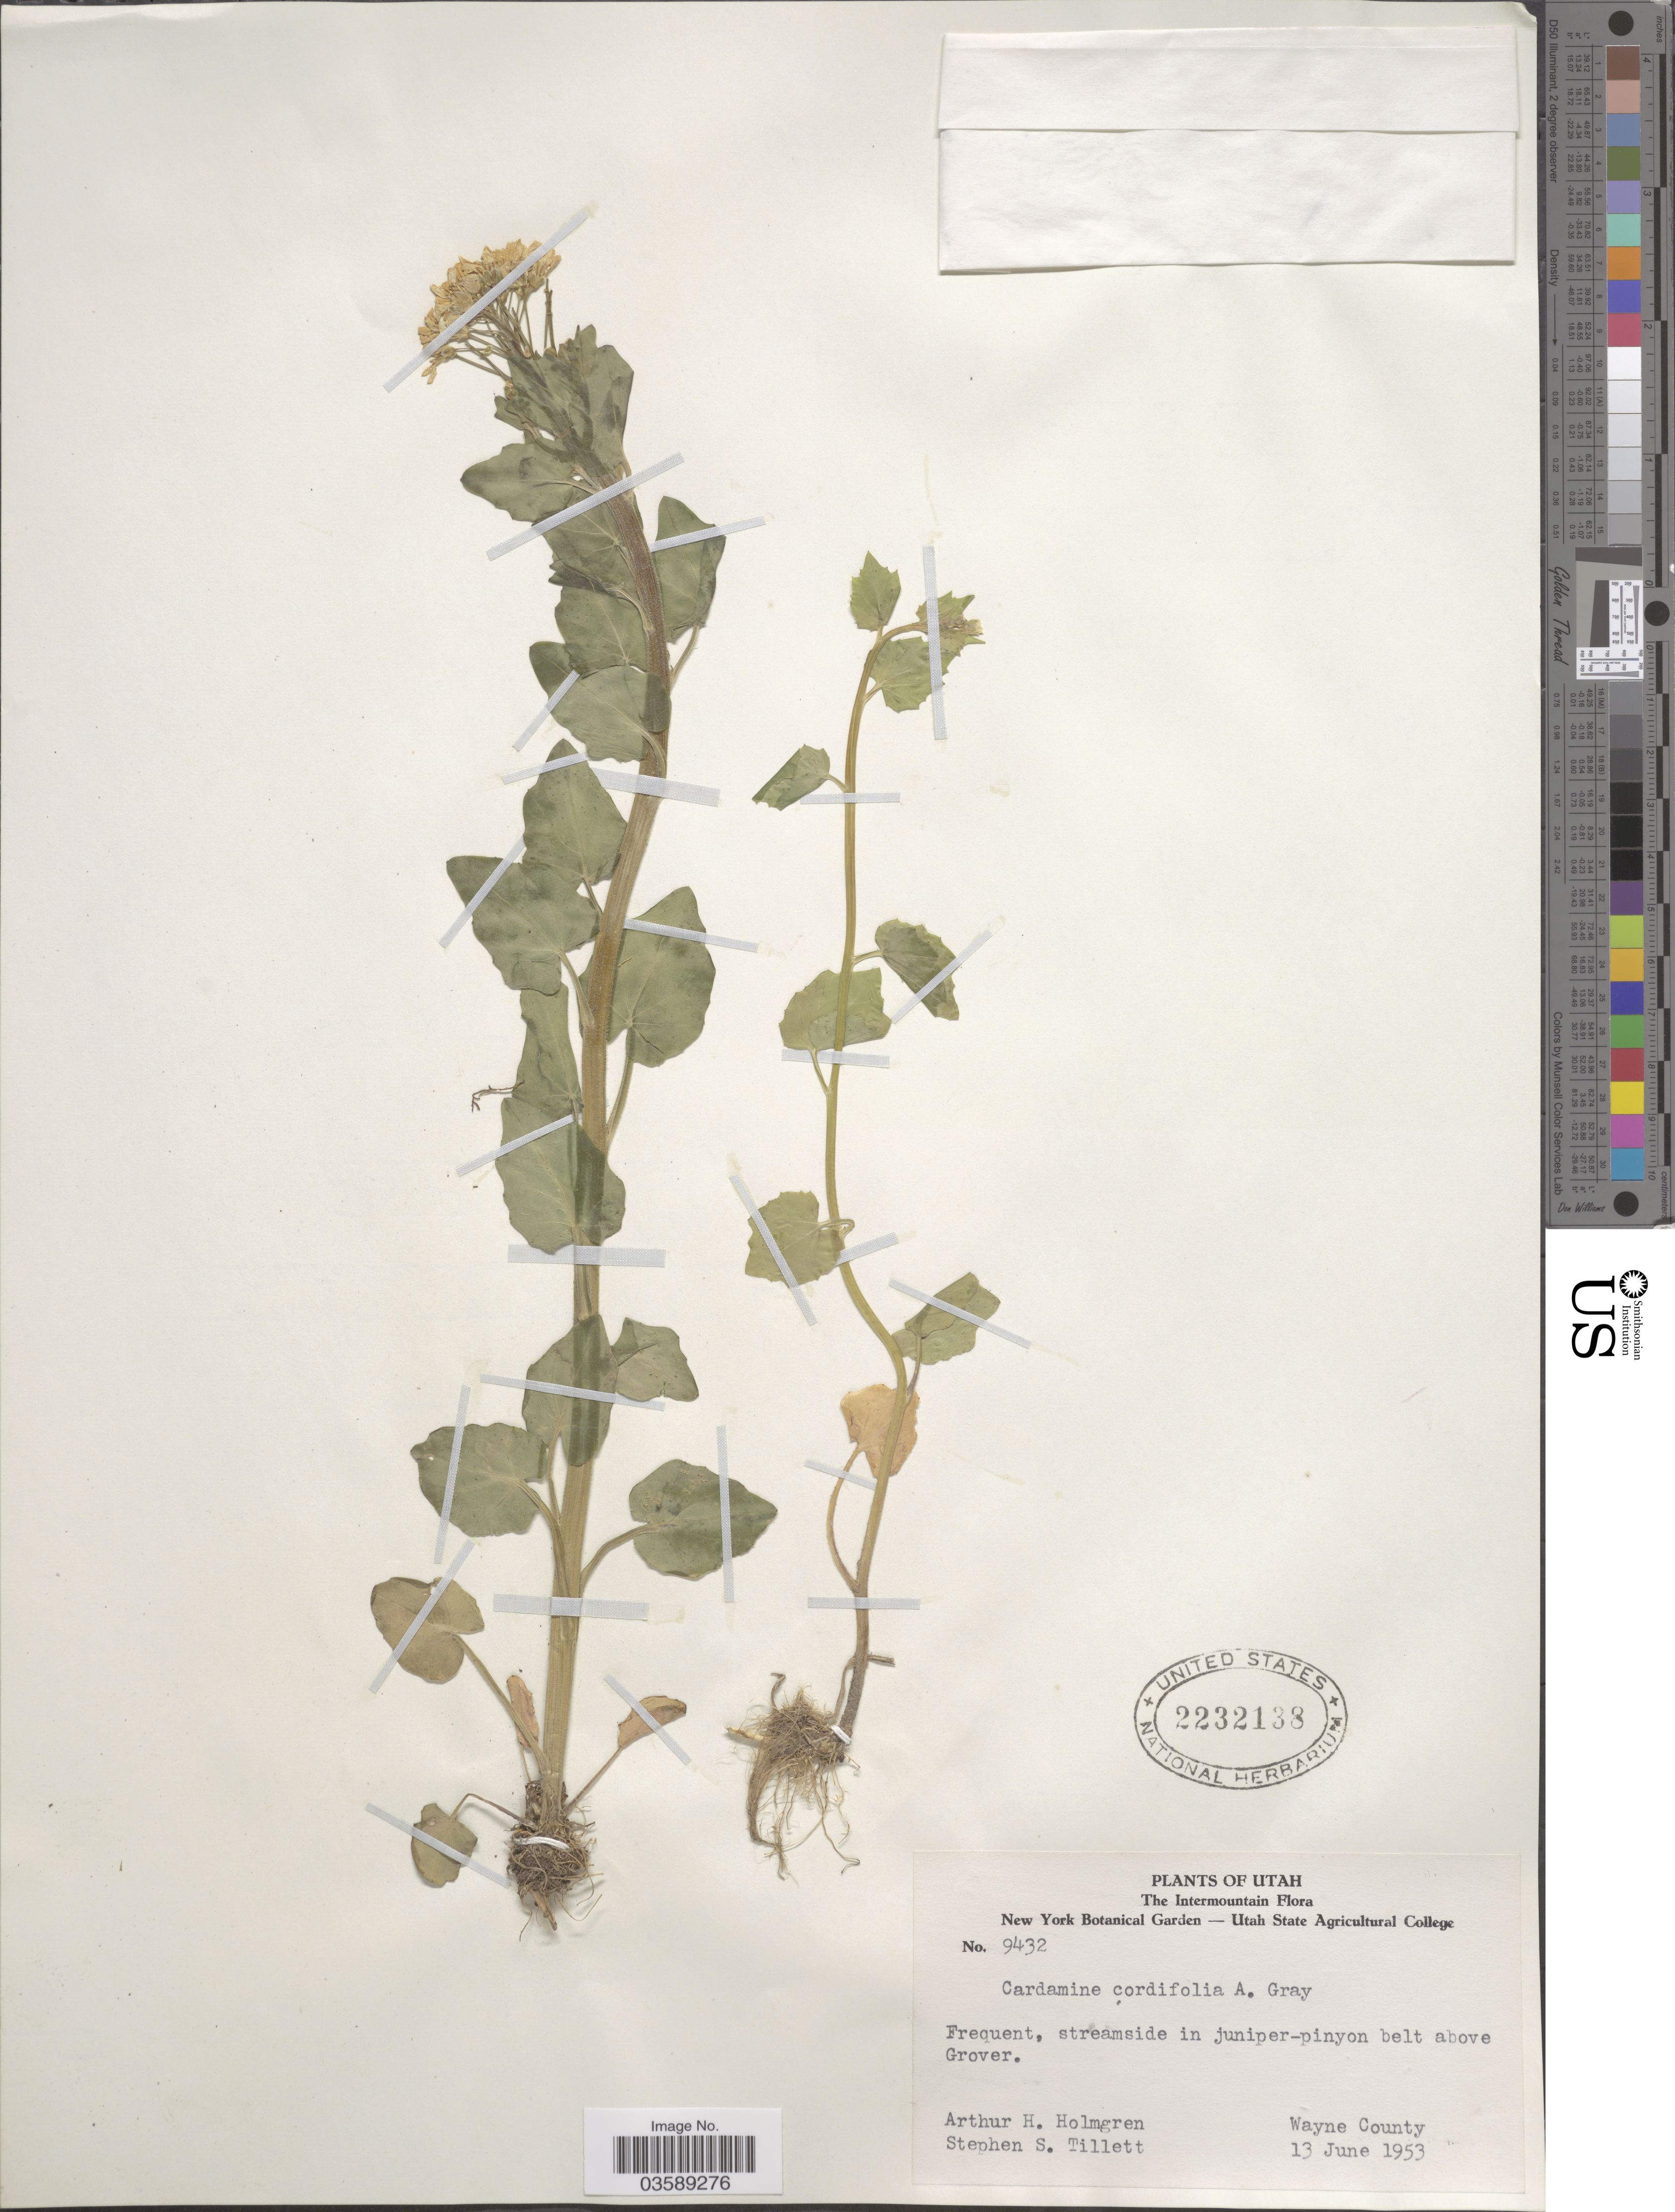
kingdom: Plantae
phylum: Tracheophyta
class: Magnoliopsida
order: Brassicales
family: Brassicaceae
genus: Cardamine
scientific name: Cardamine cordifolia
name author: A. Gray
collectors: A. H. Holmgren & S. S. Tillett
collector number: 9432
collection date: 1953-06-13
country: United States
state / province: Utah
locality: The Intermountain. Streamside in juniper-pinyon belt above Grover. Wayne County.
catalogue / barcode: US 2232138